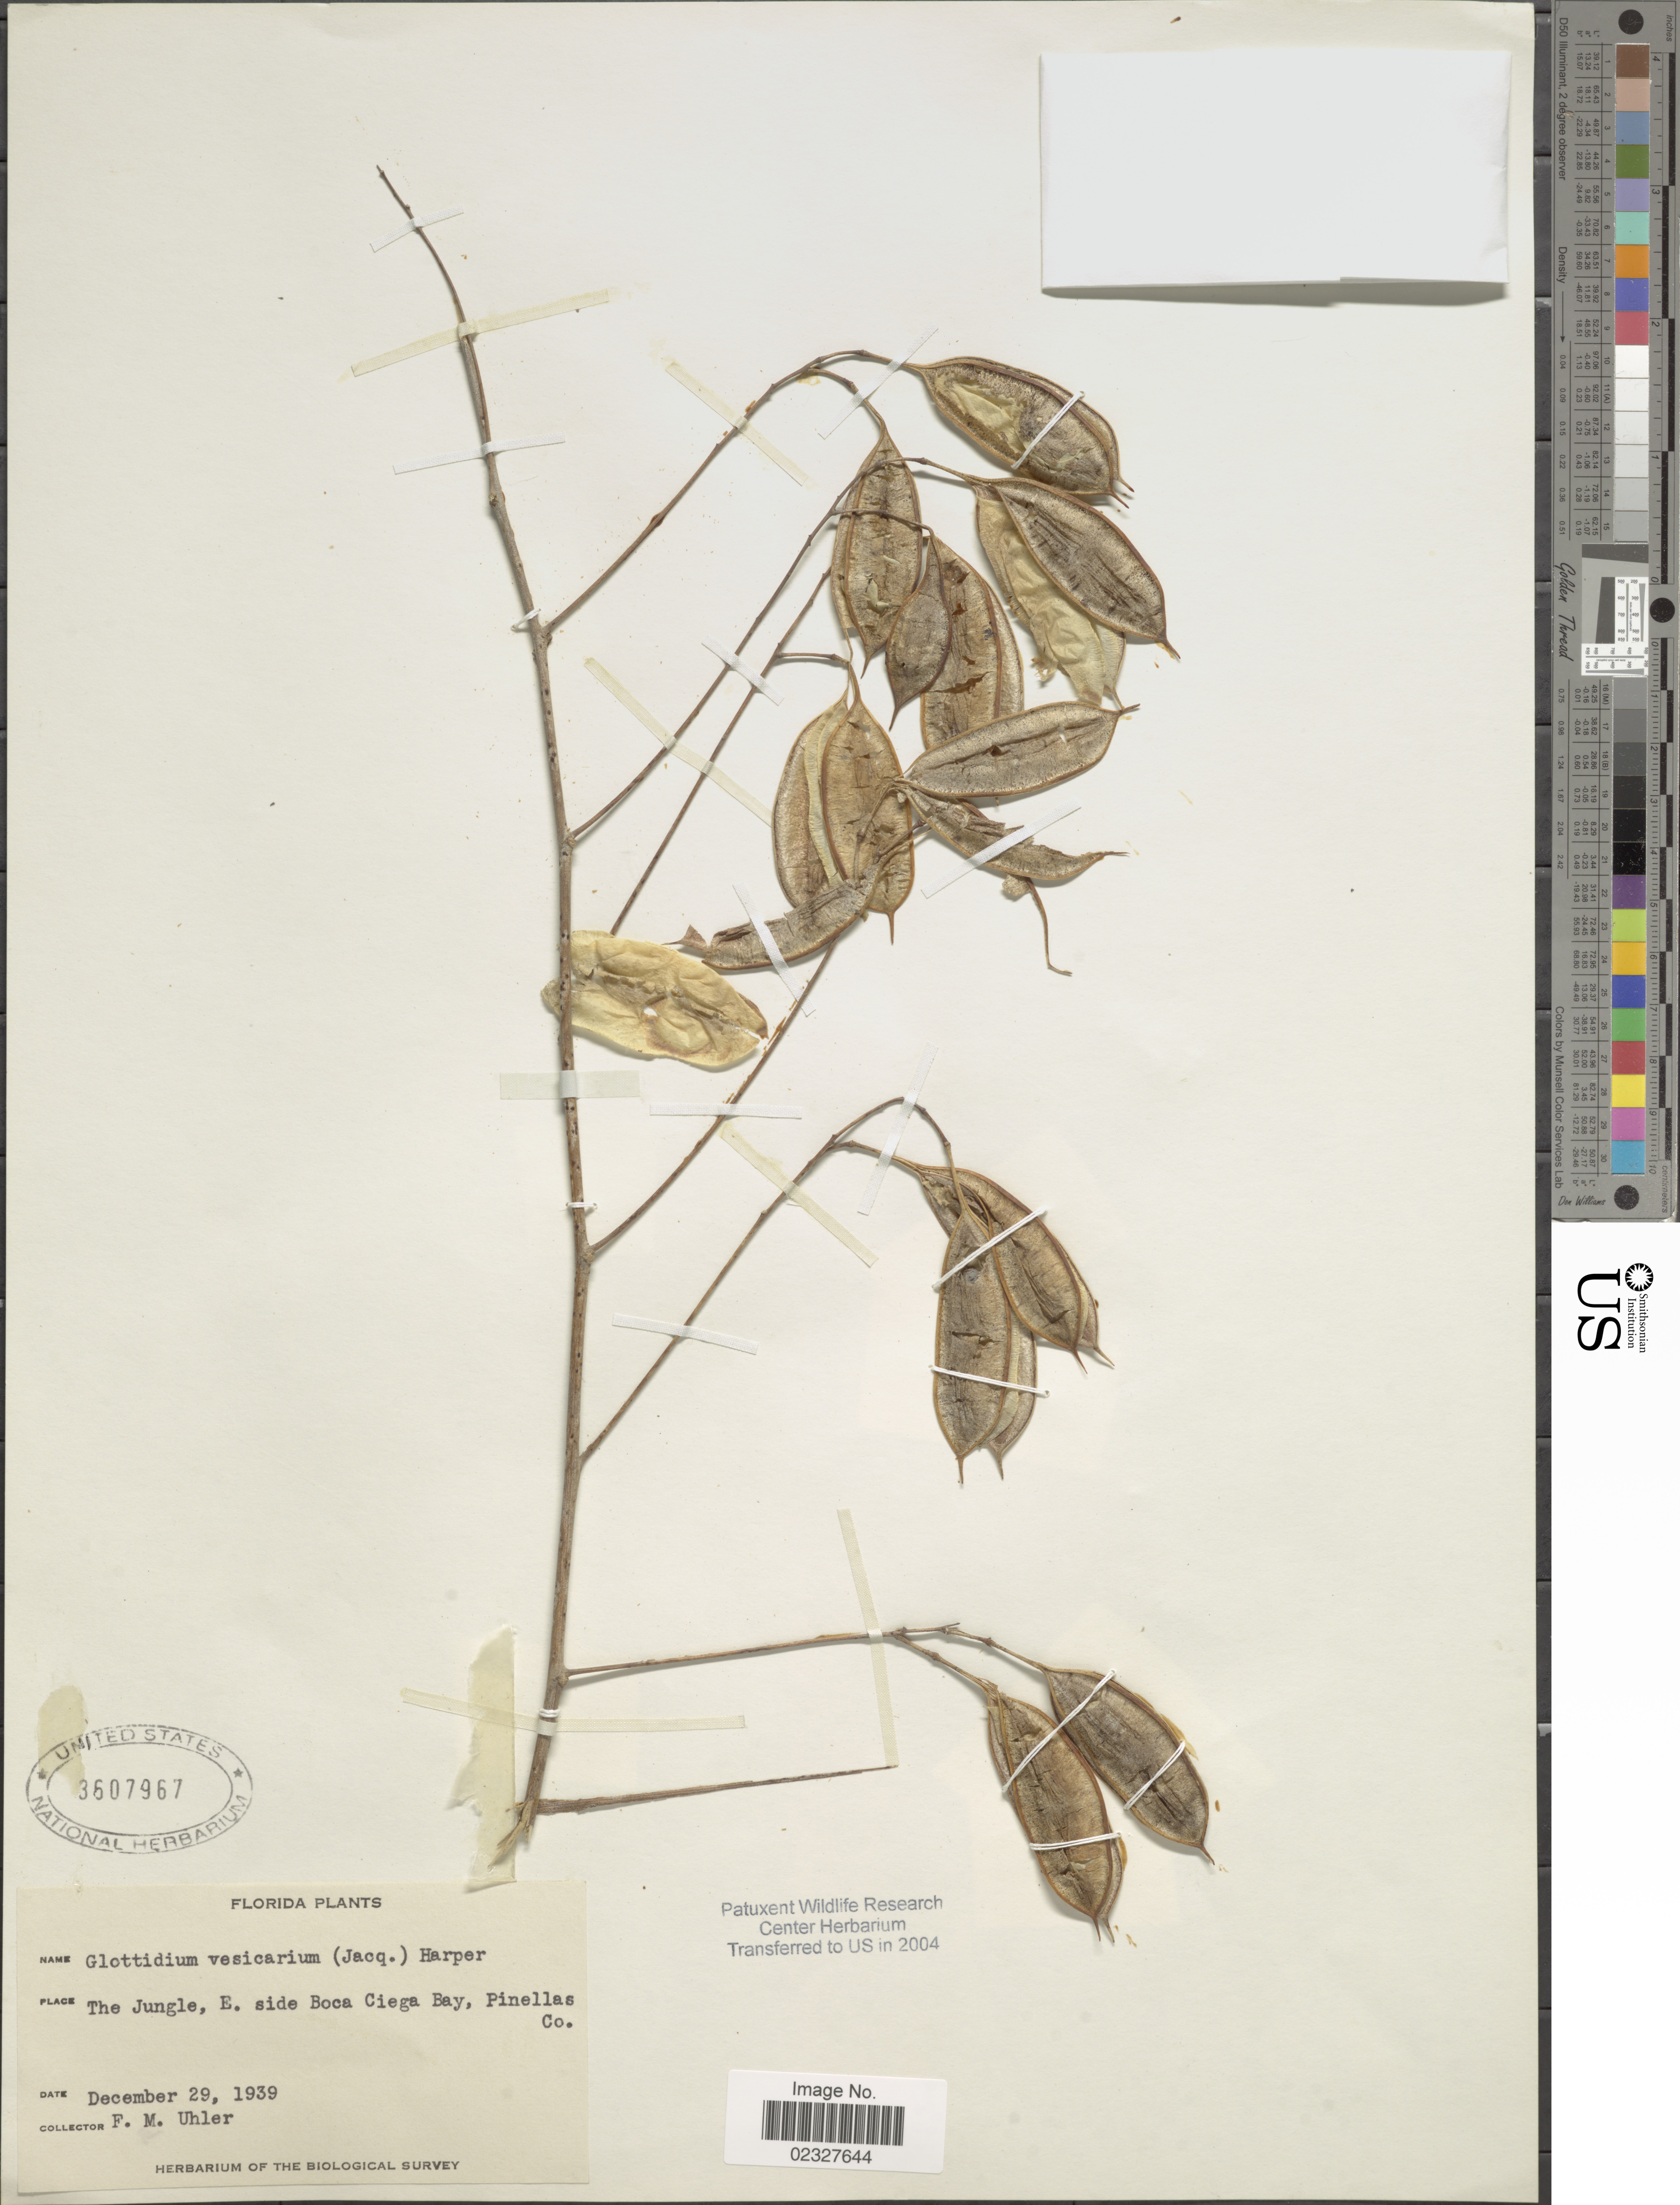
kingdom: Plantae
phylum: Tracheophyta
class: Magnoliopsida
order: Fabales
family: Fabaceae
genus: Sesbania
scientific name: Sesbania vesicaria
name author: (Jacq.) Elliott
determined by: Strong, Mark T., (BOT), Smithsonian Institution - National Museum of Natural History (UNITED STATES)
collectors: F. M. Uhler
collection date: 1939-12-29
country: United States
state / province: Florida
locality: Florida, The Jungle, E side Boca Ciega Bay, Pinellas Co.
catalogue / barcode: US 3607967